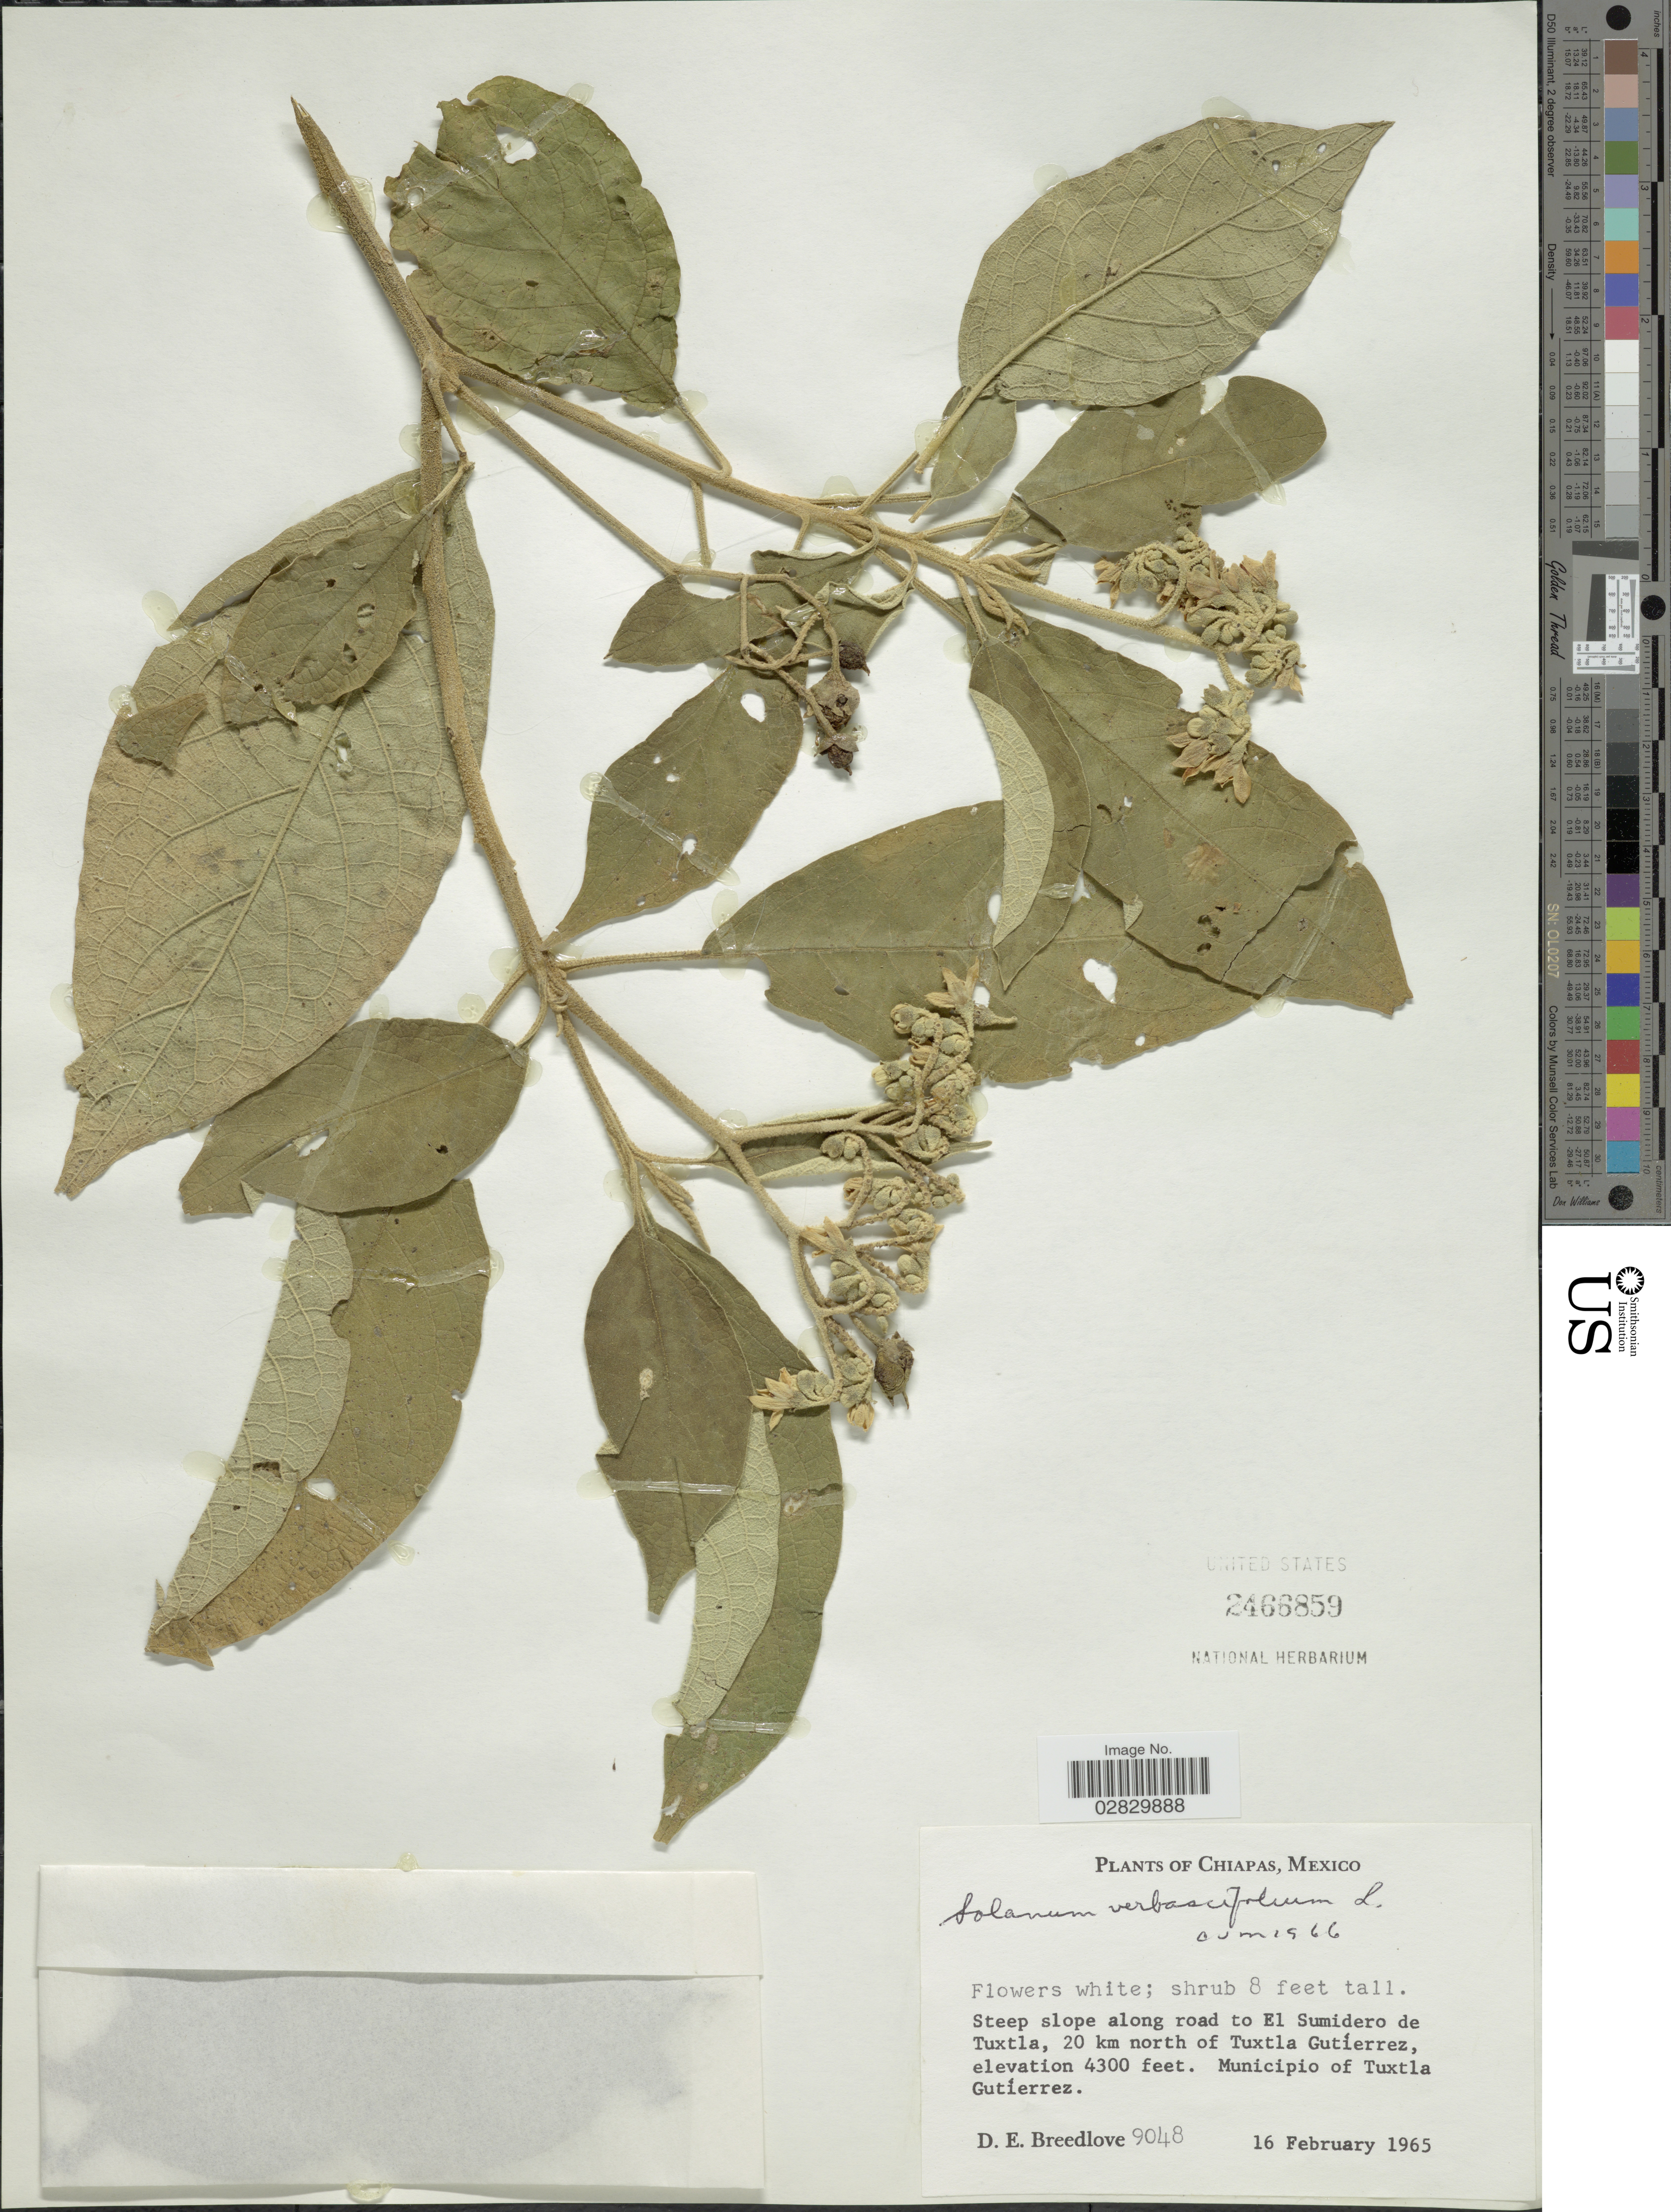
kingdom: Plantae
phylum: Tracheophyta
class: Magnoliopsida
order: Solanales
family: Solanaceae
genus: Solanum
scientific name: Solanum erianthum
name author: D. Don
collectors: D. E. Breedlove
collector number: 9048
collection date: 1965-02-16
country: Mexico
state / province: Chiapas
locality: Steep slope along road to El Sumidero de Tuxtla, 20 km north of Tuxtla Gutíerrez, Municipio of Tuxtla Gutíerrez.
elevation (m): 1311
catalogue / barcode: US 2466859